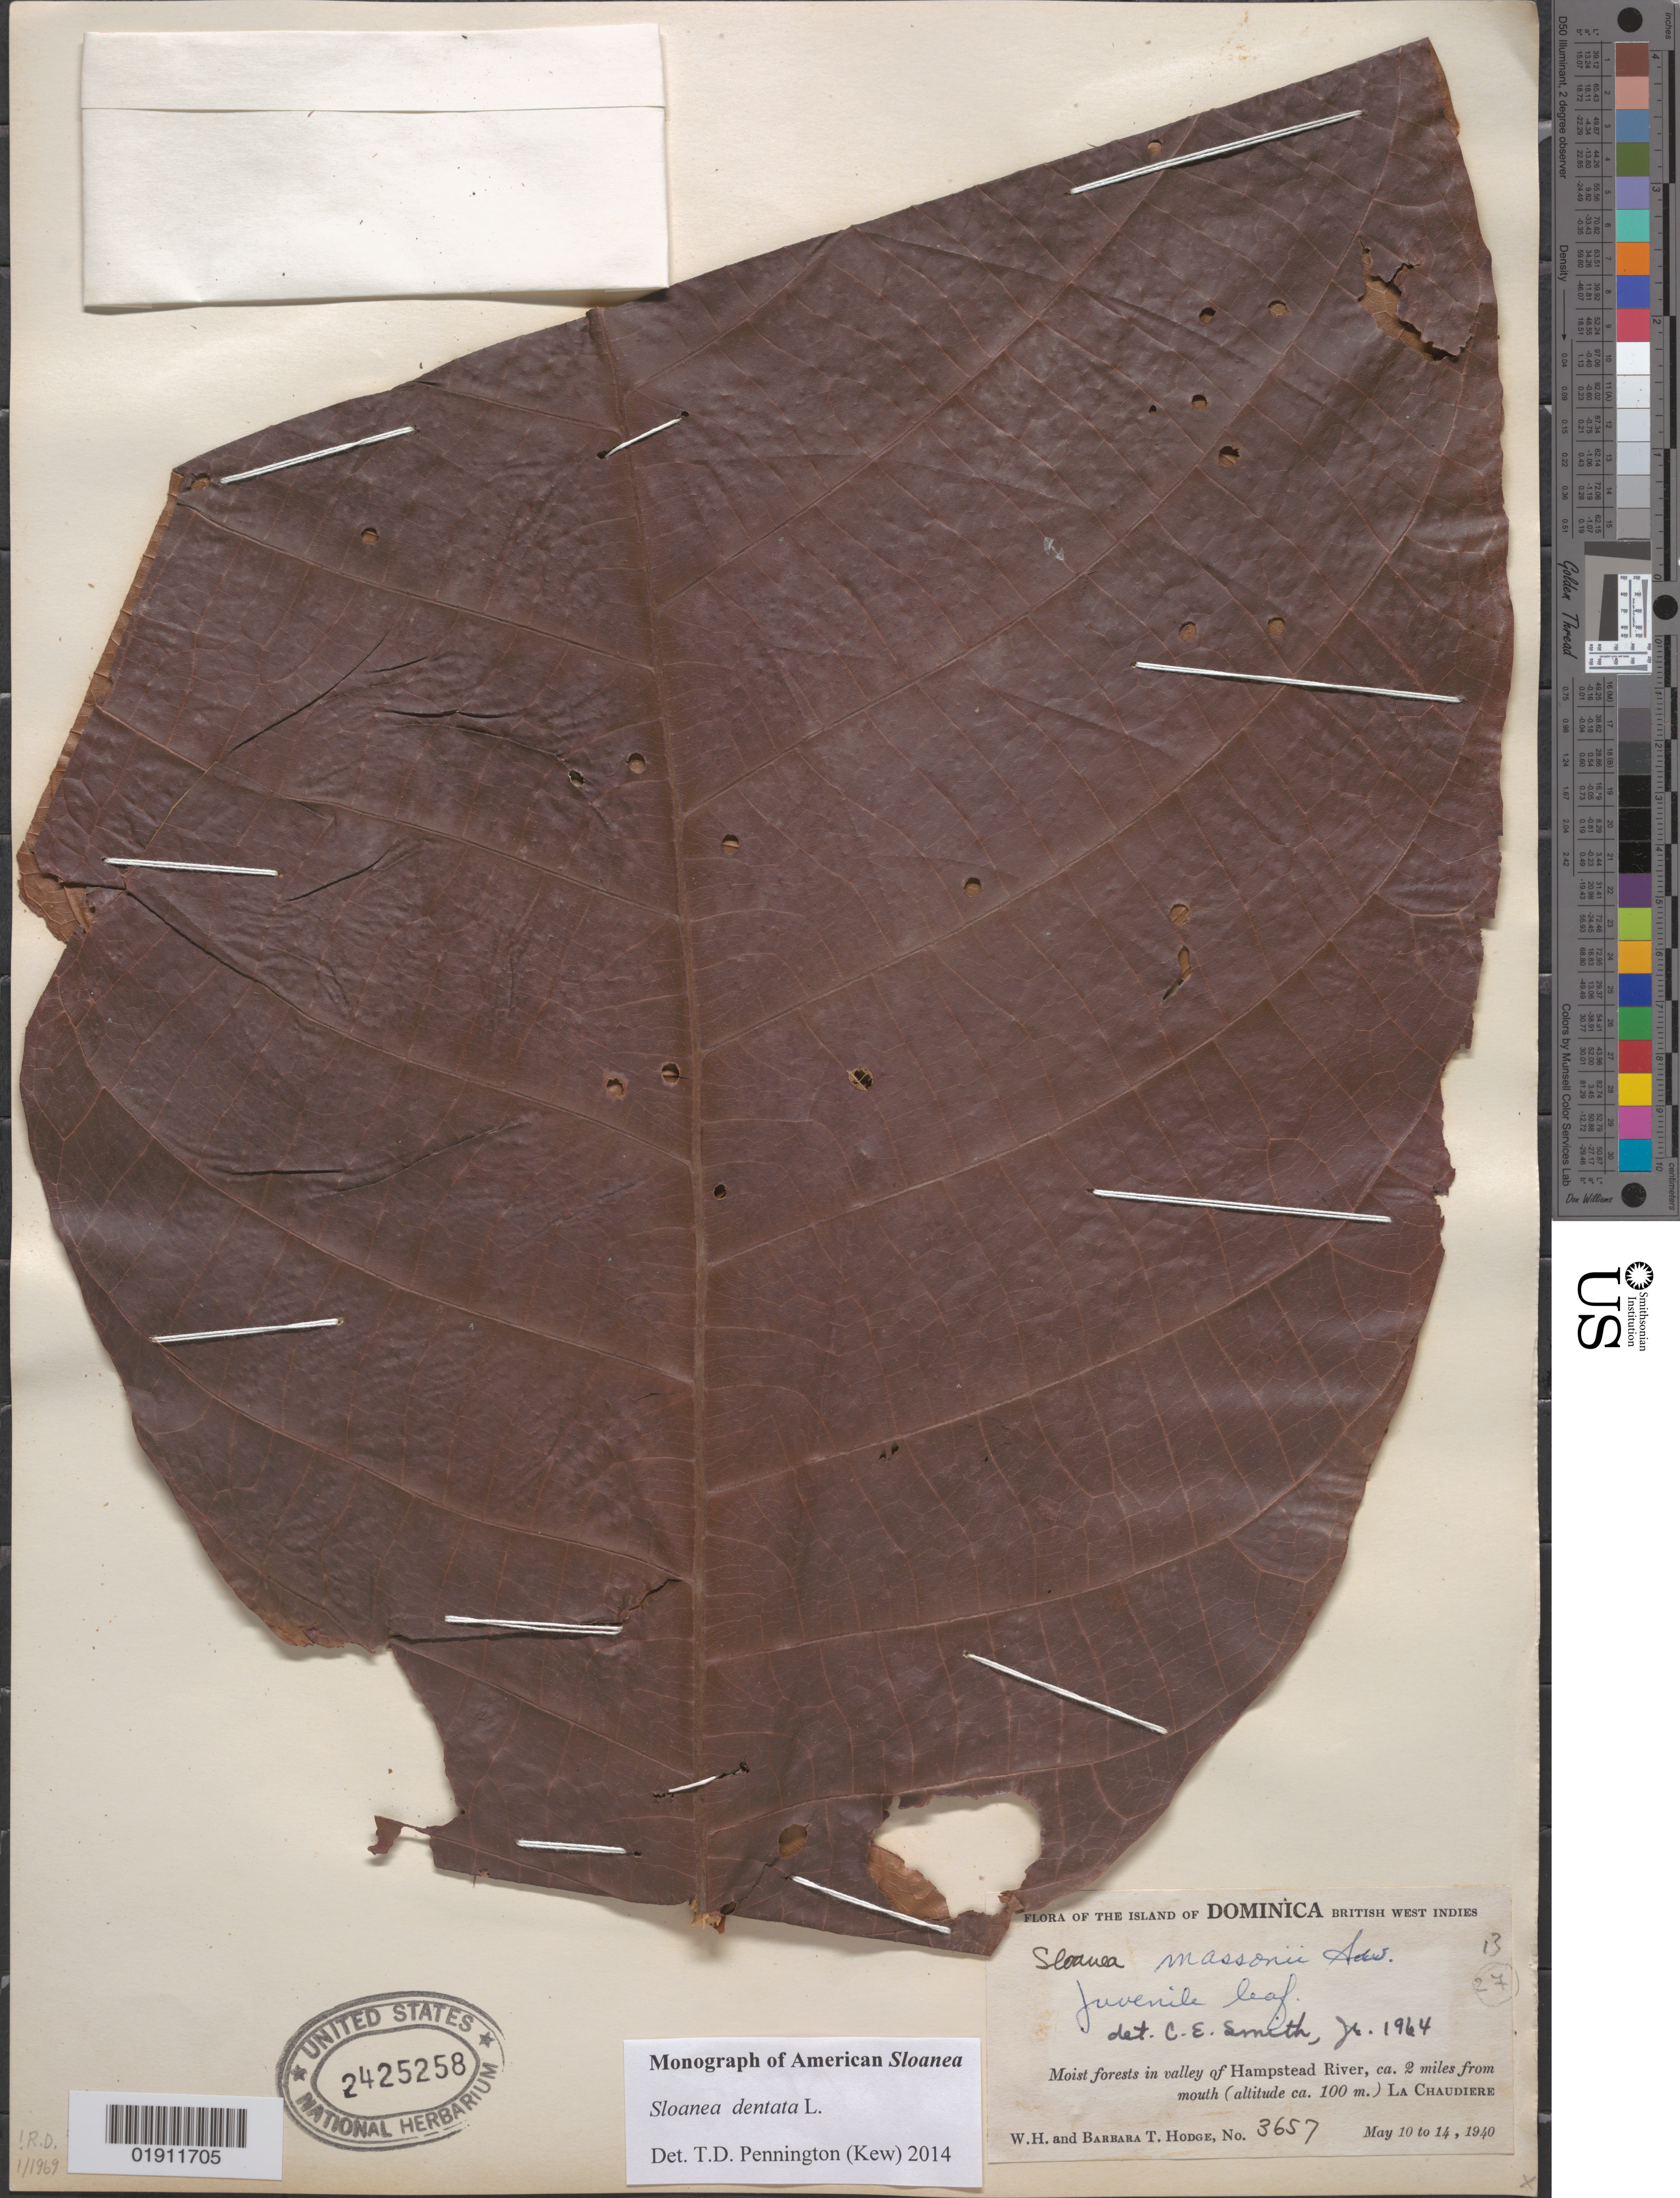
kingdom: Plantae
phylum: Tracheophyta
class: Magnoliopsida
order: Oxalidales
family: Elaeocarpaceae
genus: Sloanea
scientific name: Sloanea dentata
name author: L.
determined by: Pennington, T. D., (K)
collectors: W. Hodge & B. Hodge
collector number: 3657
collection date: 1940-05-10/1940-05-14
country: Dominica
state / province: St. Andrew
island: Dominica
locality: La Chaudiere, valley of Hampstesd River, ca. 2 miles from mouth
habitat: Moist forests in valley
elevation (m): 100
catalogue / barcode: US 2425258